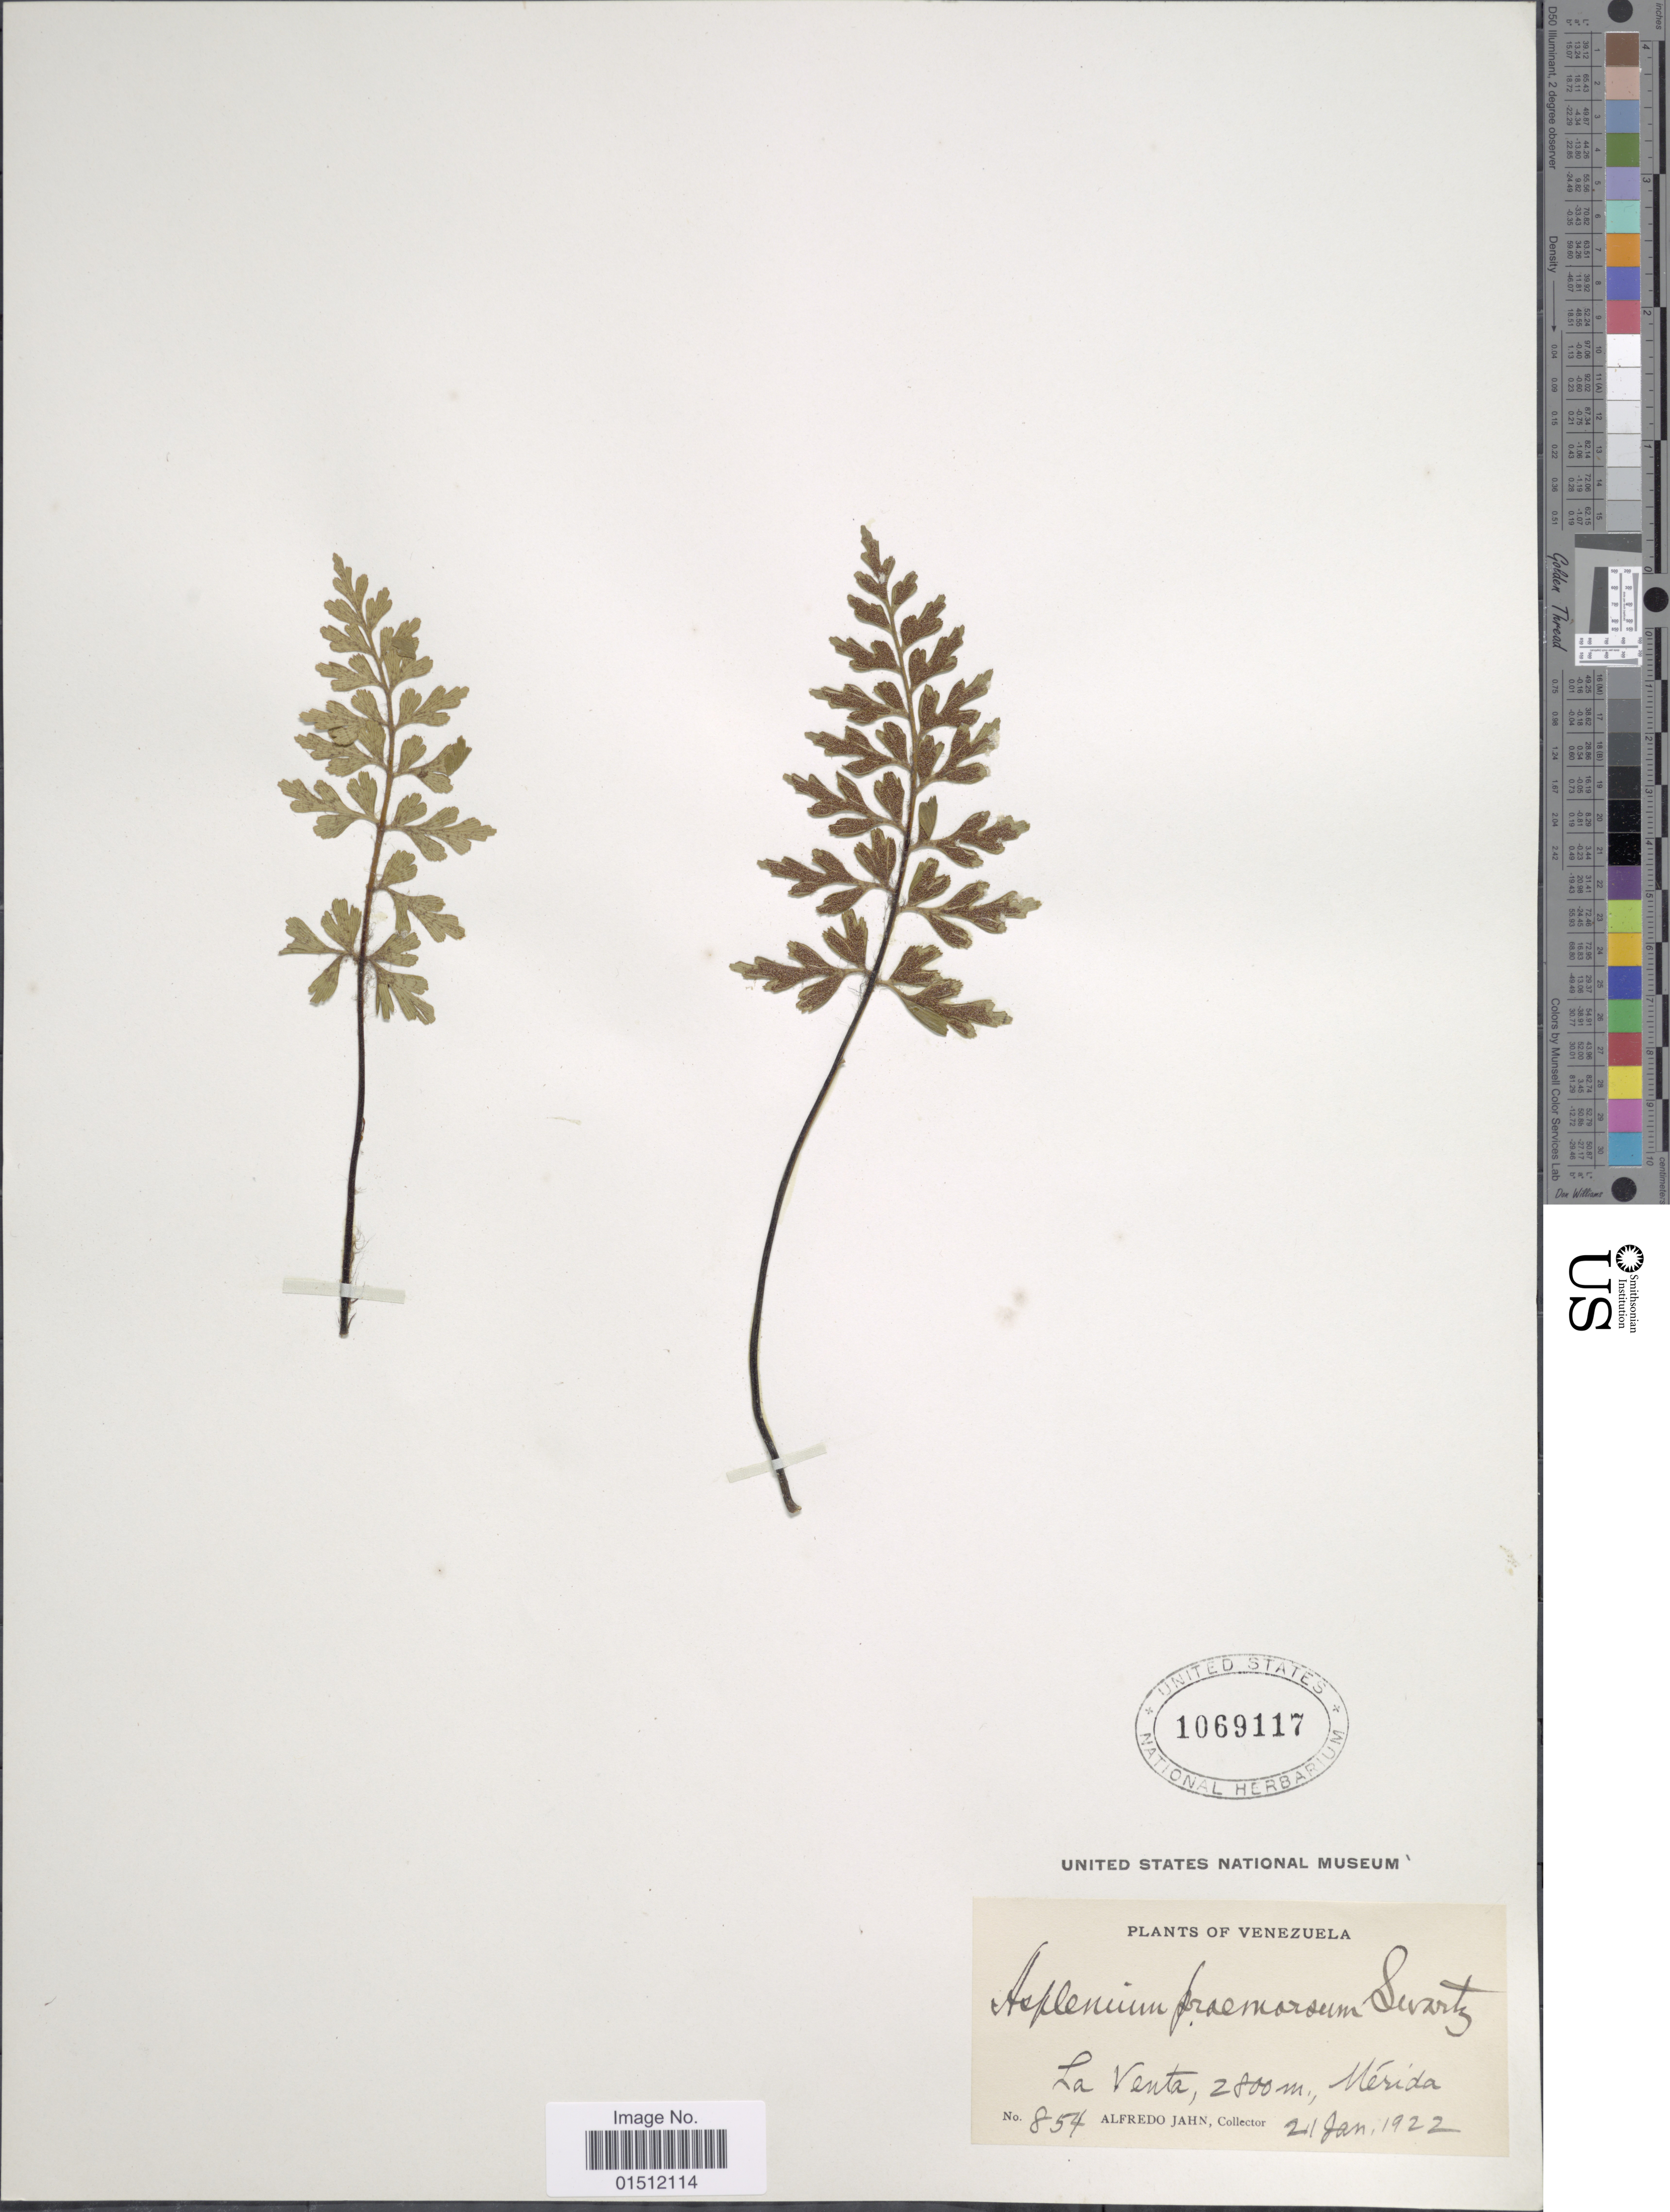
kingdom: Plantae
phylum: Tracheophyta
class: Polypodiopsida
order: Polypodiales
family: Aspleniaceae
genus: Asplenium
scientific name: Asplenium praemorsum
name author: Sw.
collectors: A. Jahn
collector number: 854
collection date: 1922-01-21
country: Venezuela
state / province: Mérida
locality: La Venta, Merida.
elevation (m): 2800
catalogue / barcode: US 1069117